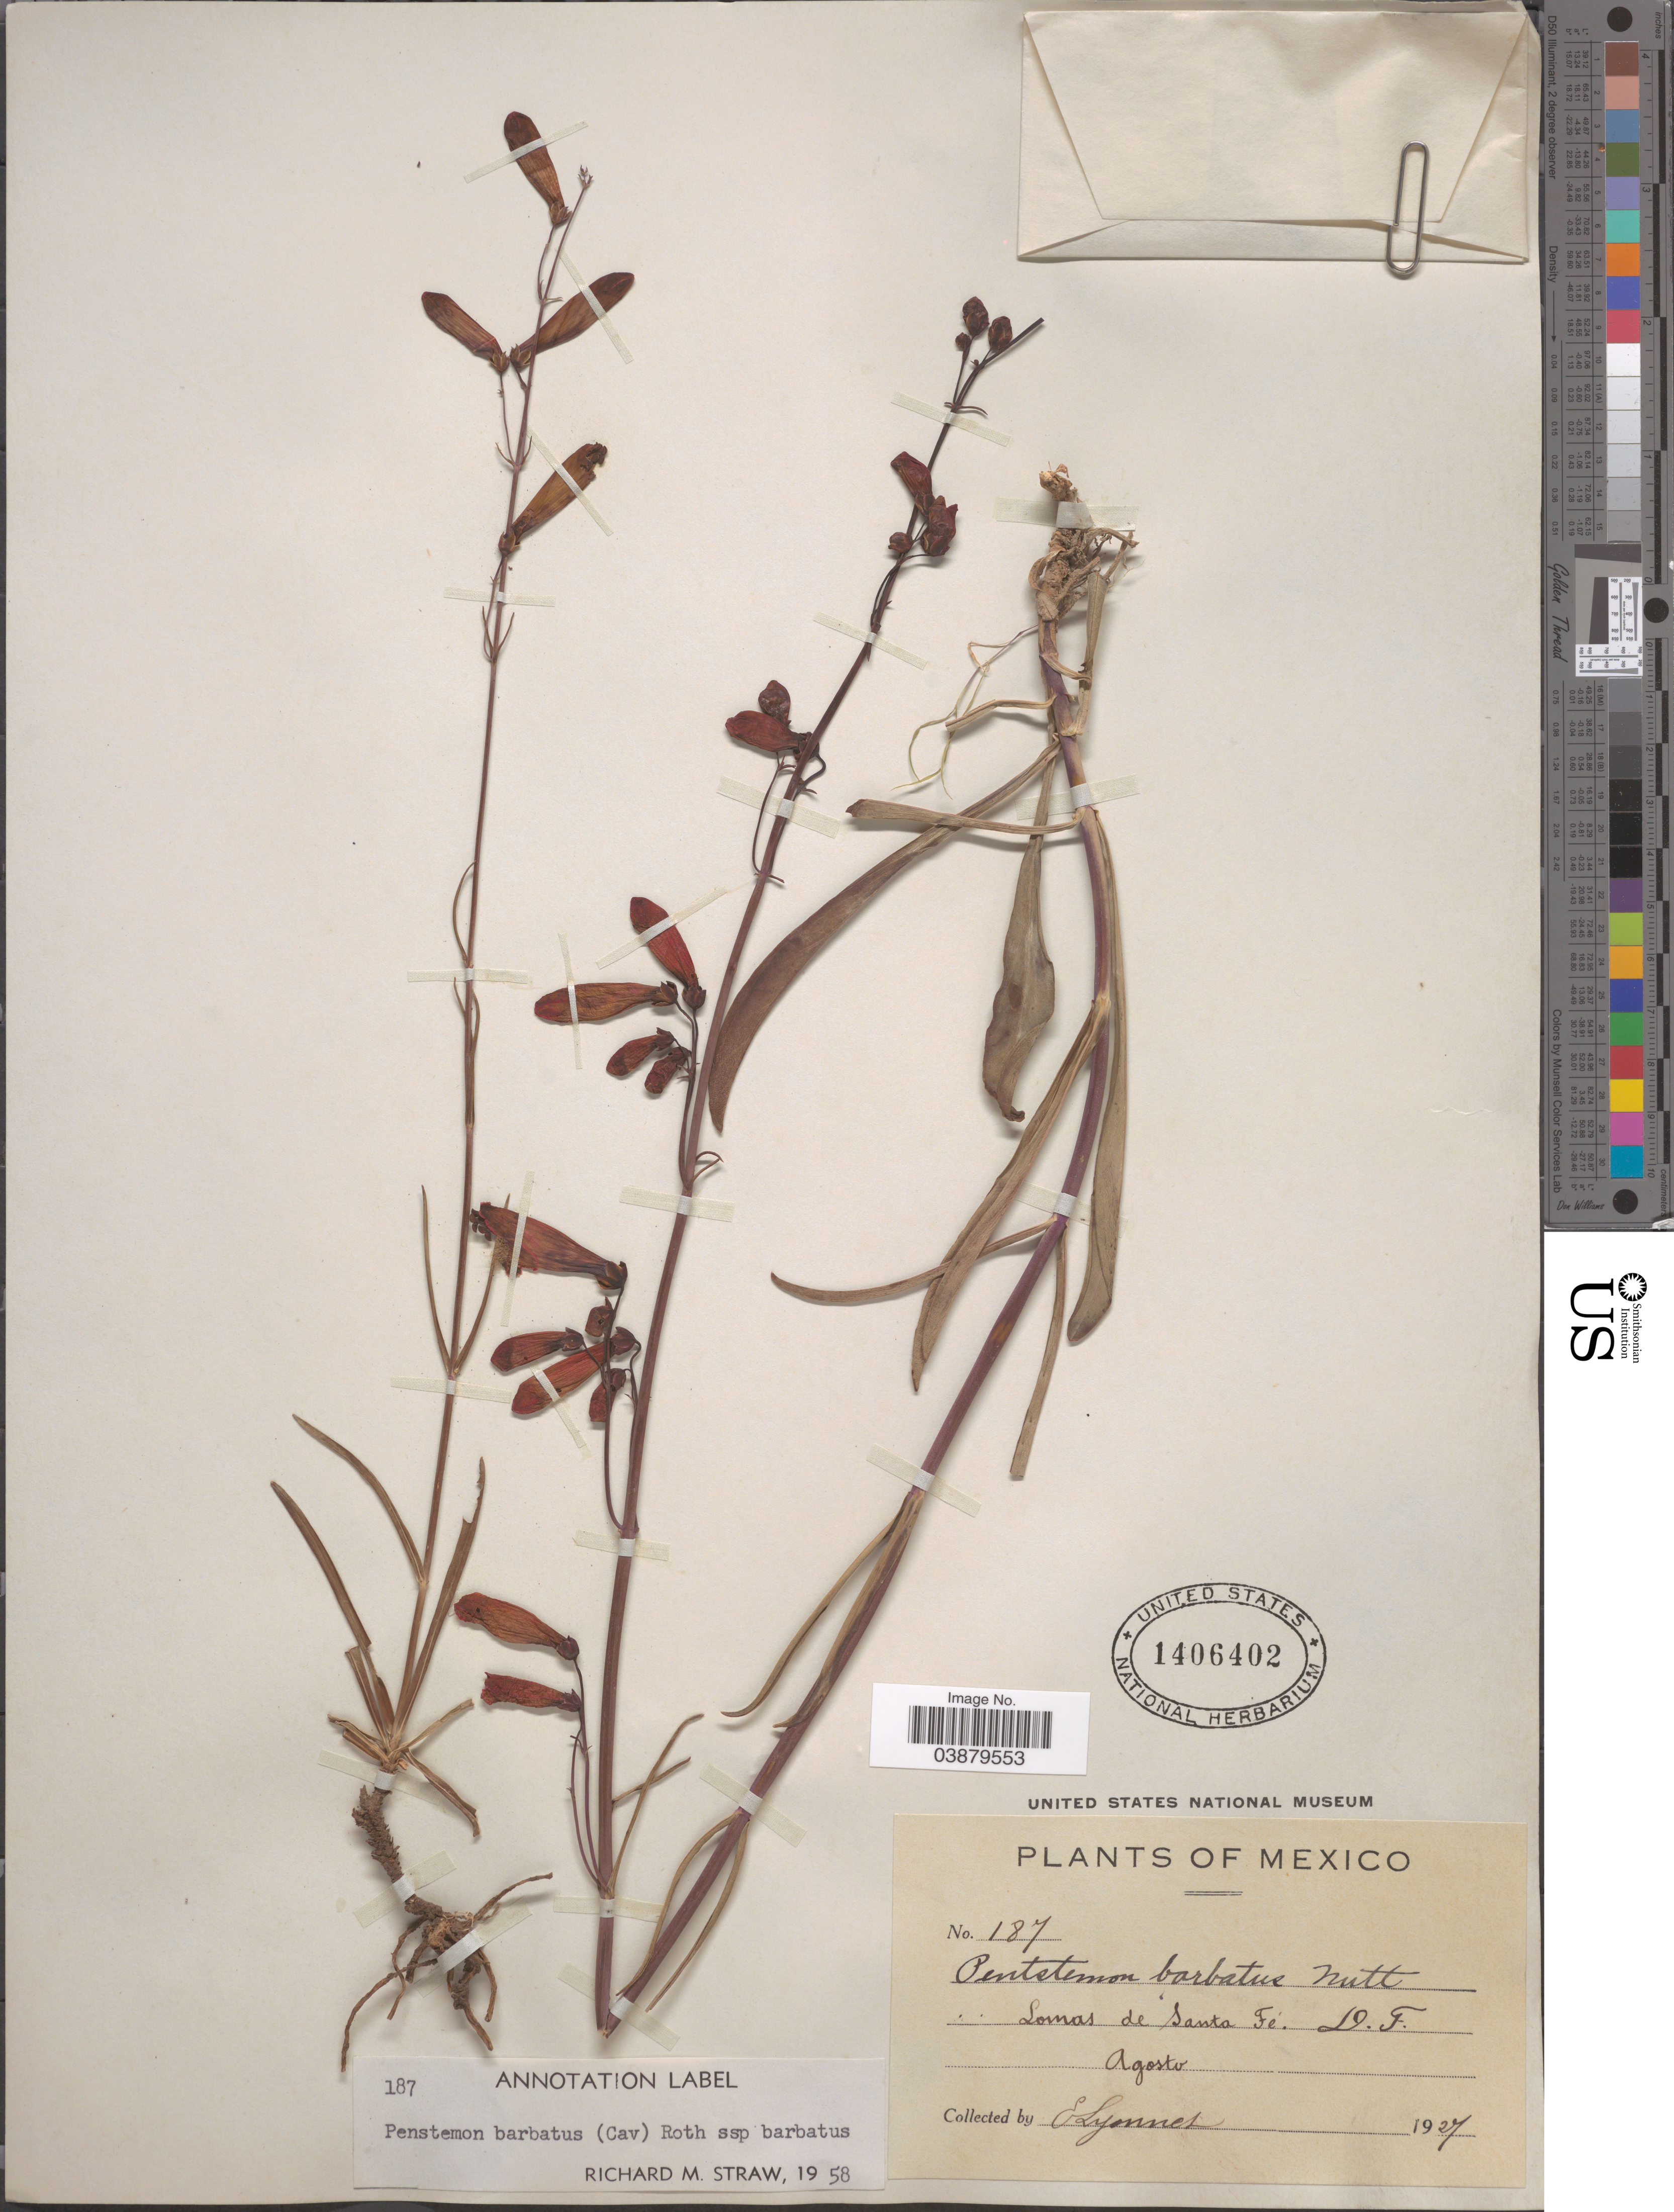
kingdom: Plantae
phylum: Tracheophyta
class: Magnoliopsida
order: Lamiales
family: Plantaginaceae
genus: Penstemon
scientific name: Penstemon barbatus subsp. barbatus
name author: (Cav.) Roth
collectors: E. Lyonnet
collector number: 187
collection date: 1927-08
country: Mexico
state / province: Distrito Federal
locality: Lomas de Santa Fé.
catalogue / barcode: US 1406402